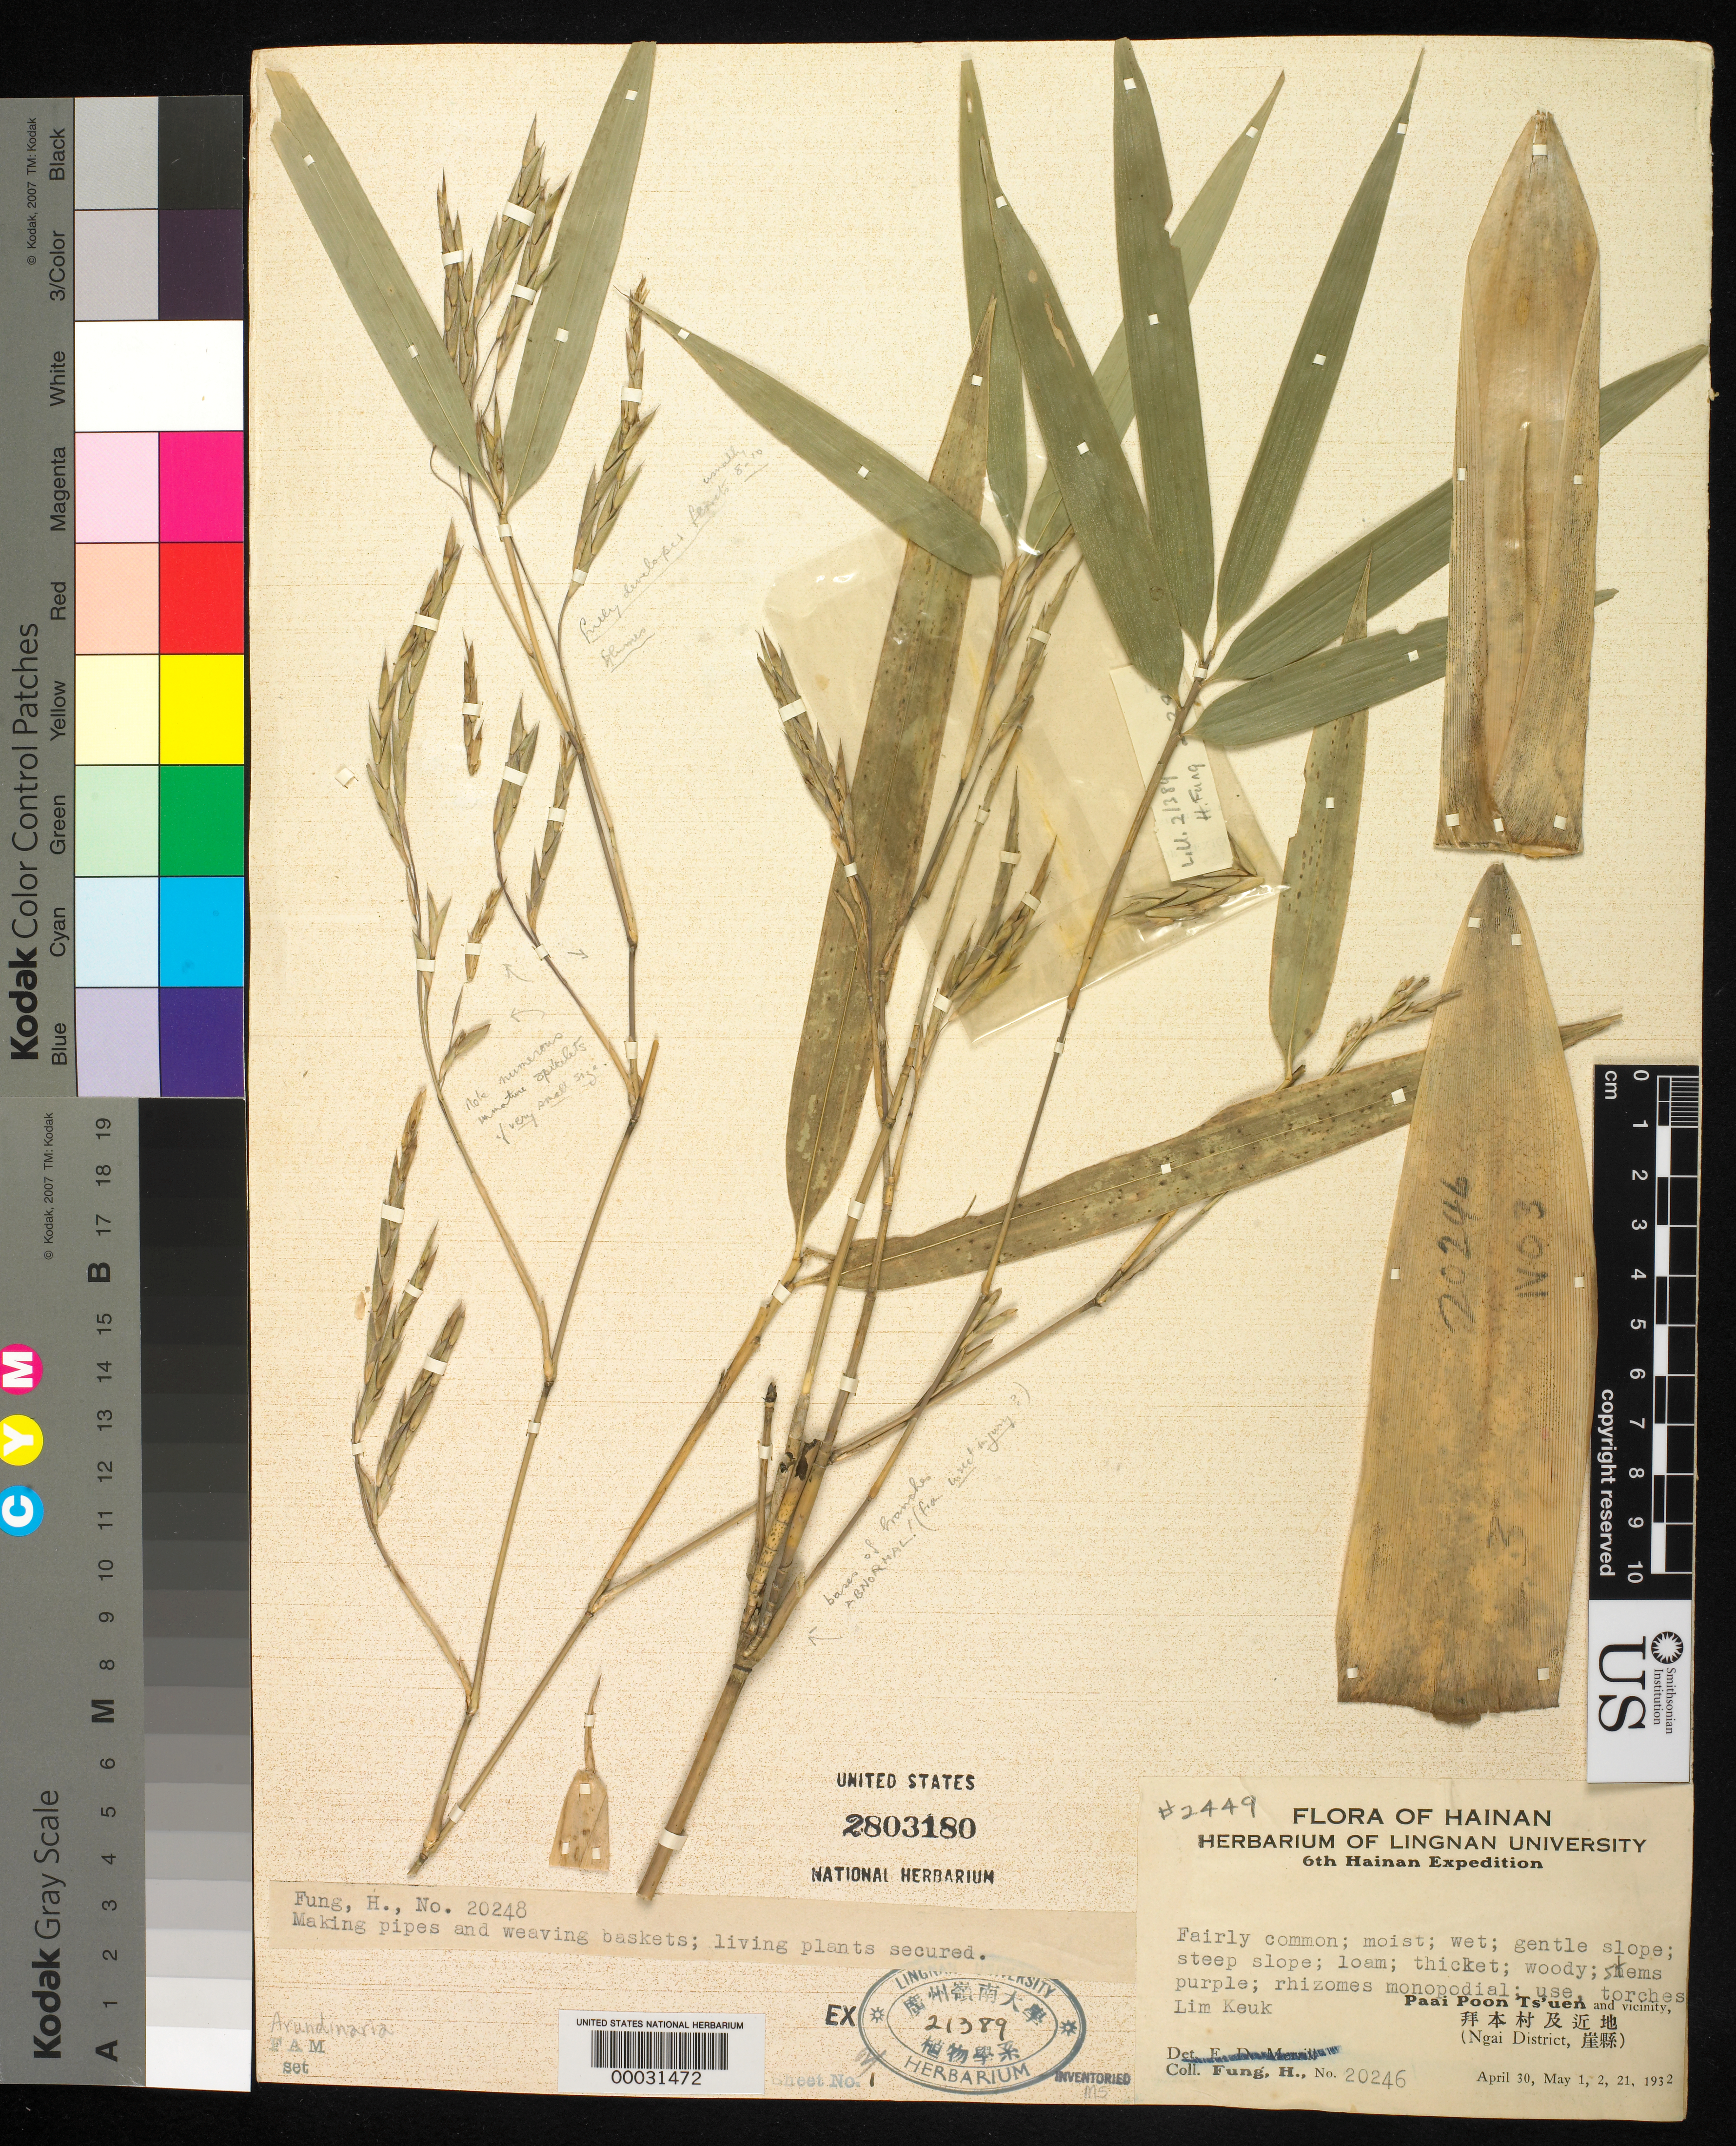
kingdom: Plantae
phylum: Tracheophyta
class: Liliopsida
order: Poales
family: Poaceae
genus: Arundinaria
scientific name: Arundinaria sp.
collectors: H. L. Fung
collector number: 20246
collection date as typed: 30 Apr 1932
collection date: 1932-04-30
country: China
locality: Paai poon ts'uen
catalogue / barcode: US 2803180